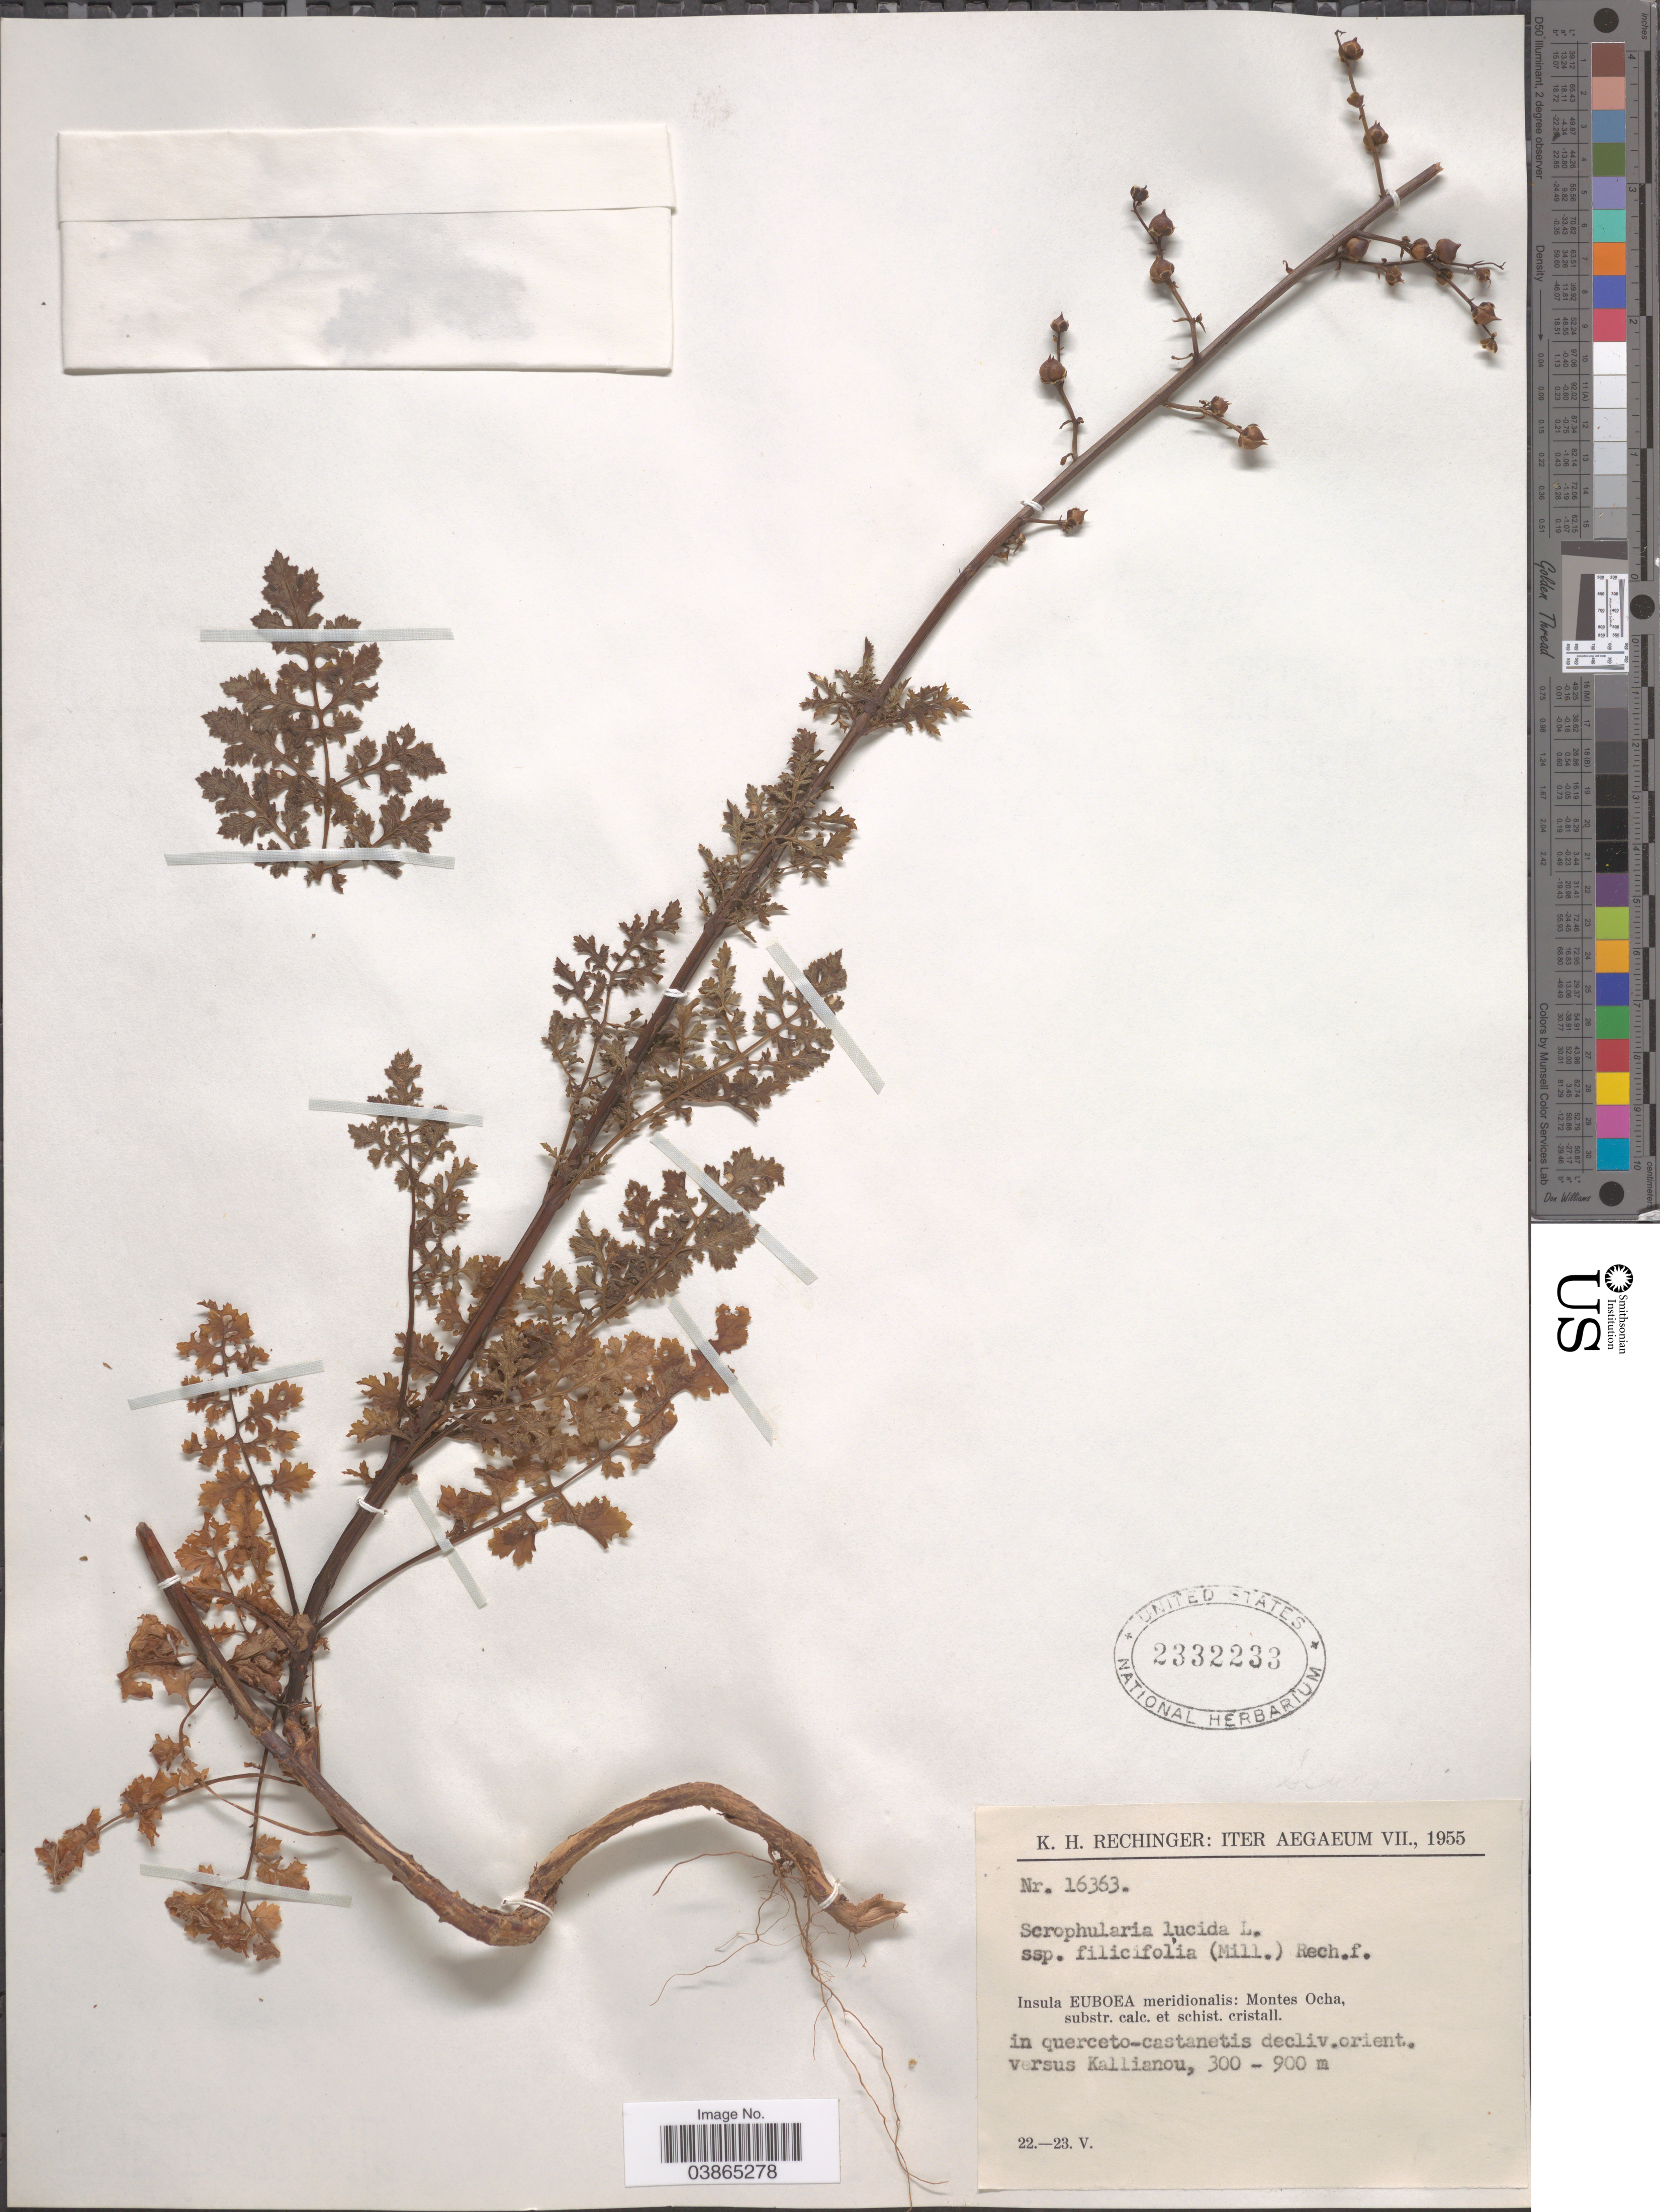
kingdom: Plantae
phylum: Tracheophyta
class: Magnoliopsida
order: Lamiales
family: Scrophulariaceae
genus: Scrophularia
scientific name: Scrophularia lucida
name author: L.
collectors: K. H. Rechinger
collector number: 16363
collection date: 1955-05-22/1955-05-23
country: Greece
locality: Iter Aegaeum VII. Insula Euboea meridionalis: Montes Ocha, substr, calc. et schist. cristall. In querceto-castanetis decliv.orient. versus Kallianou.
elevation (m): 300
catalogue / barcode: US 2332233